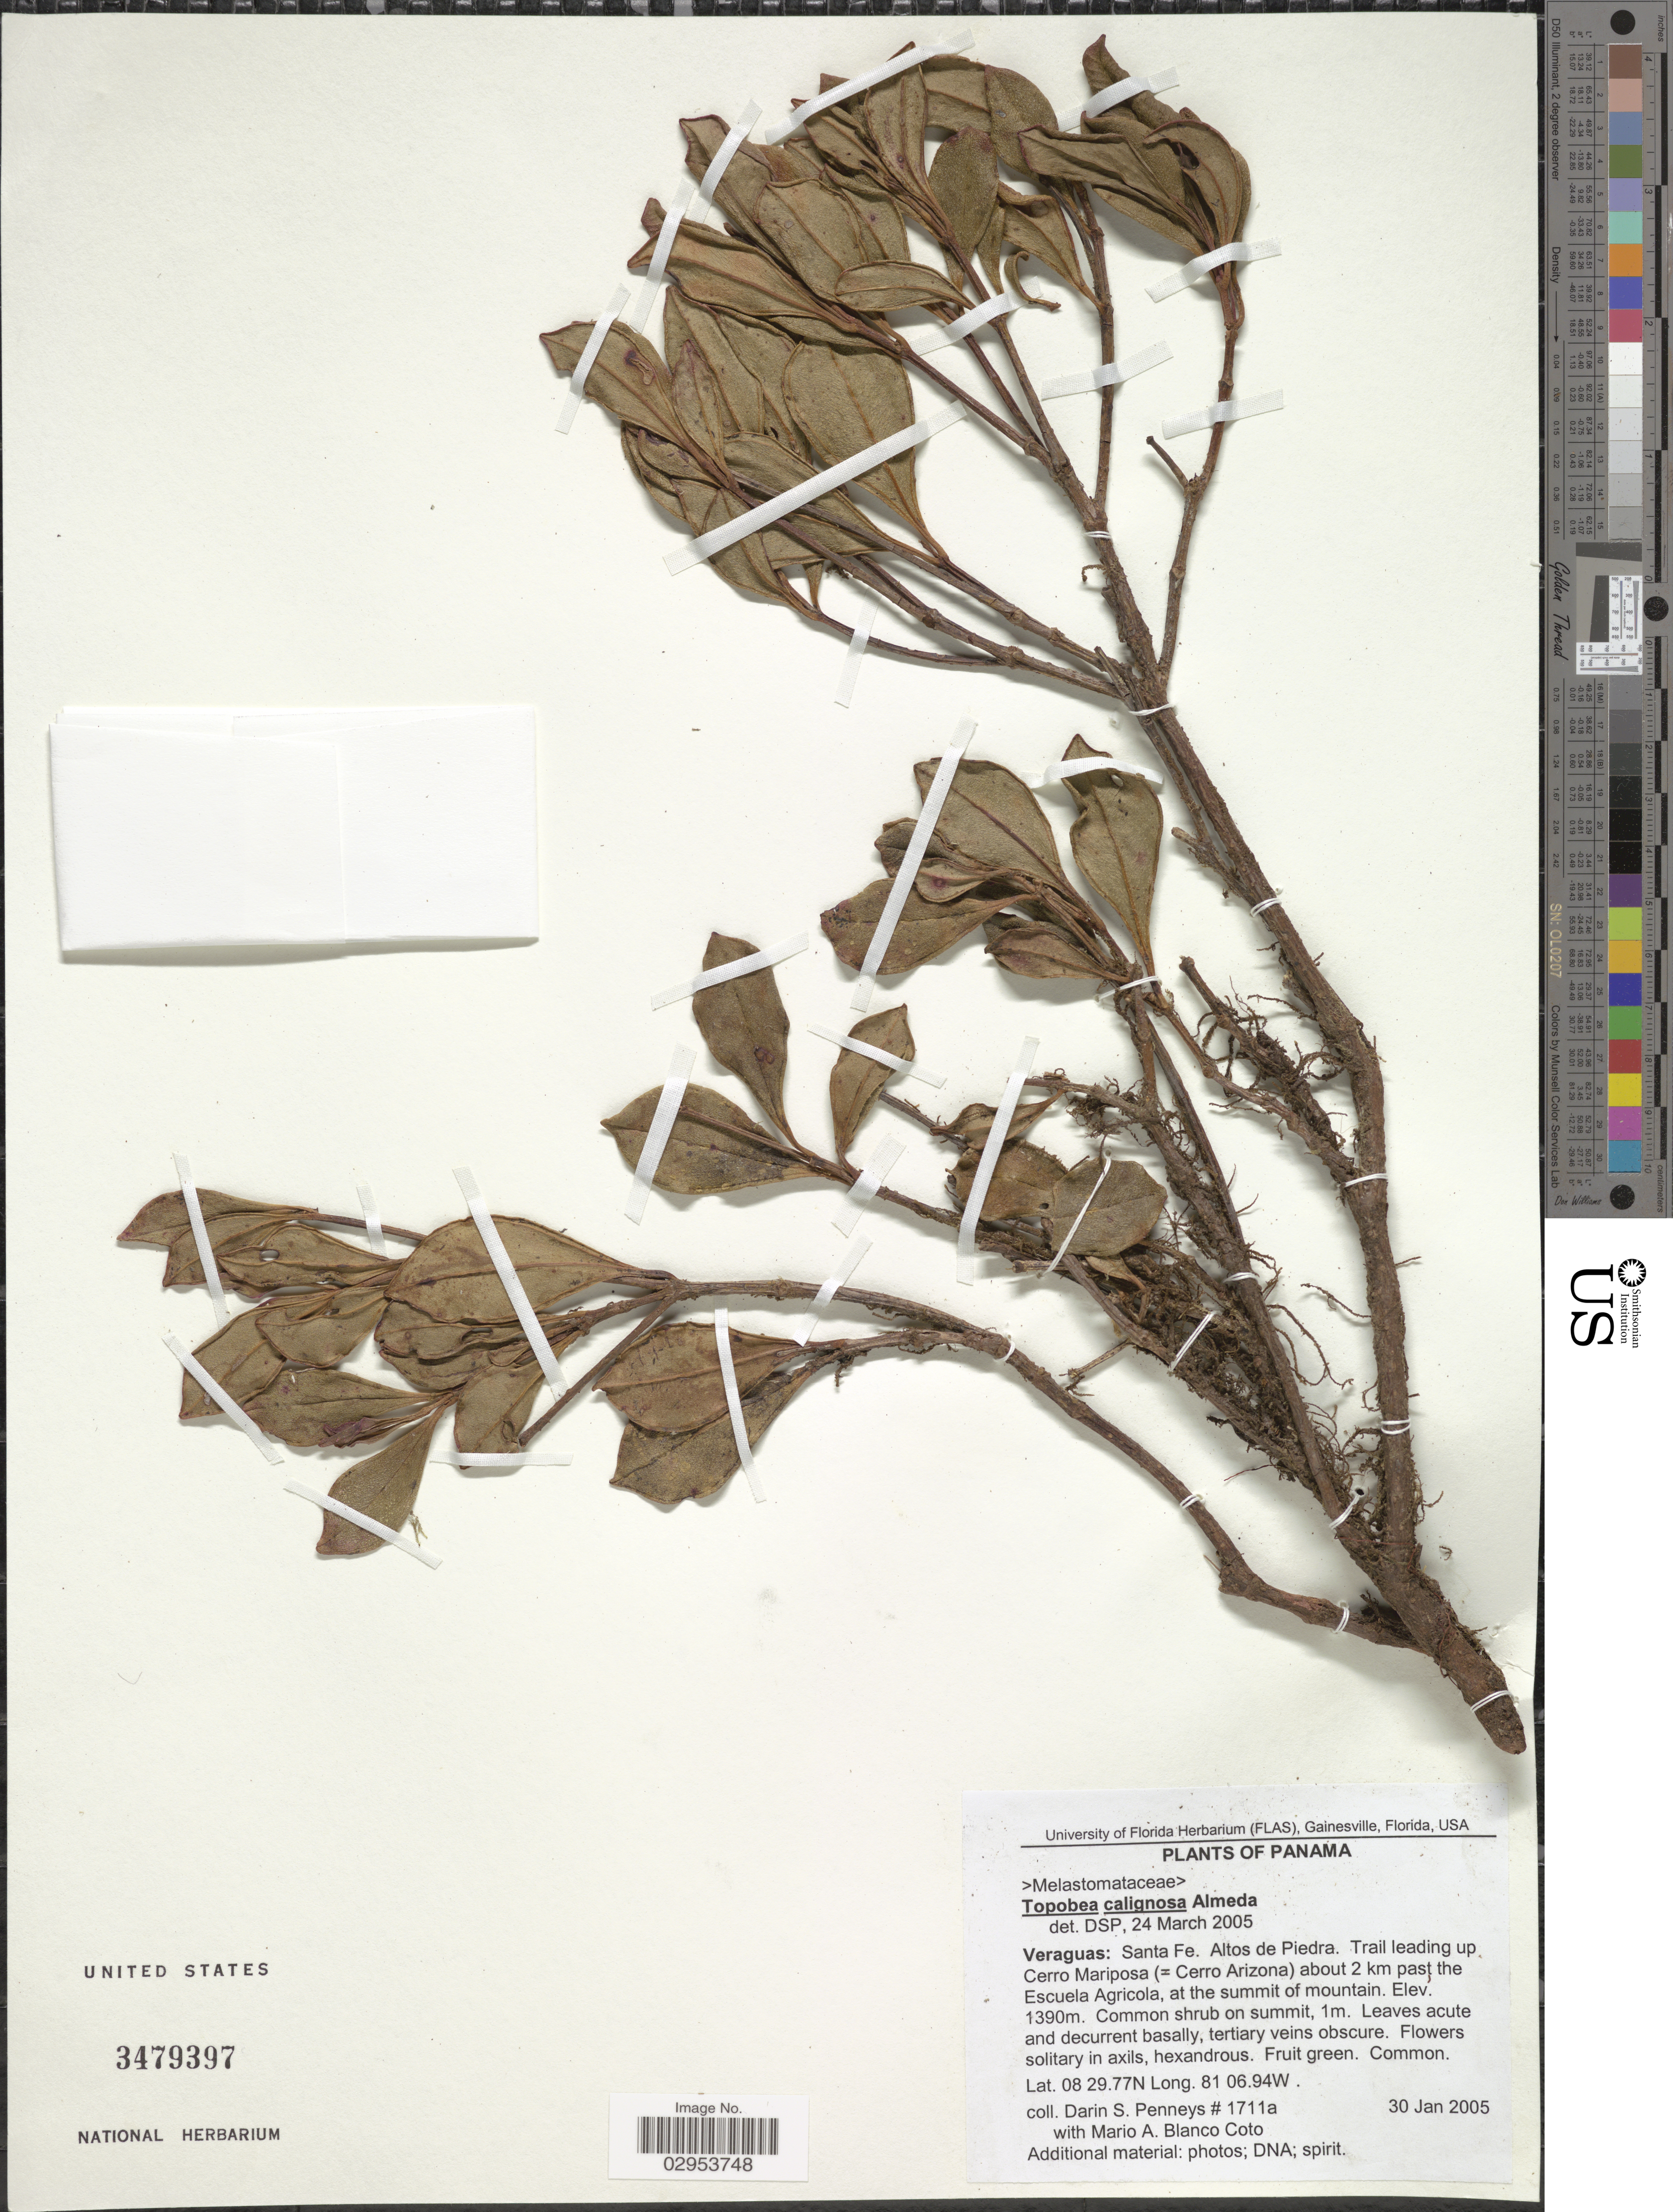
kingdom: Plantae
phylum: Tracheophyta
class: Magnoliopsida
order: Myrtales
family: Melastomataceae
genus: Topobea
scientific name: Topobea caliginosa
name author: Almeda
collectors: D. S. Penneys & M. A. Blanco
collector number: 1711a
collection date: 2005-01-30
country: Panama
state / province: Veraguas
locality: Santa Fe. Altos de Piedra. Trail leading up cerro Mariposa (=Cerro Arizona) about 2 km past the Escuela Agricola, at the summit of mountain.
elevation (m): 1390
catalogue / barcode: US 3479397